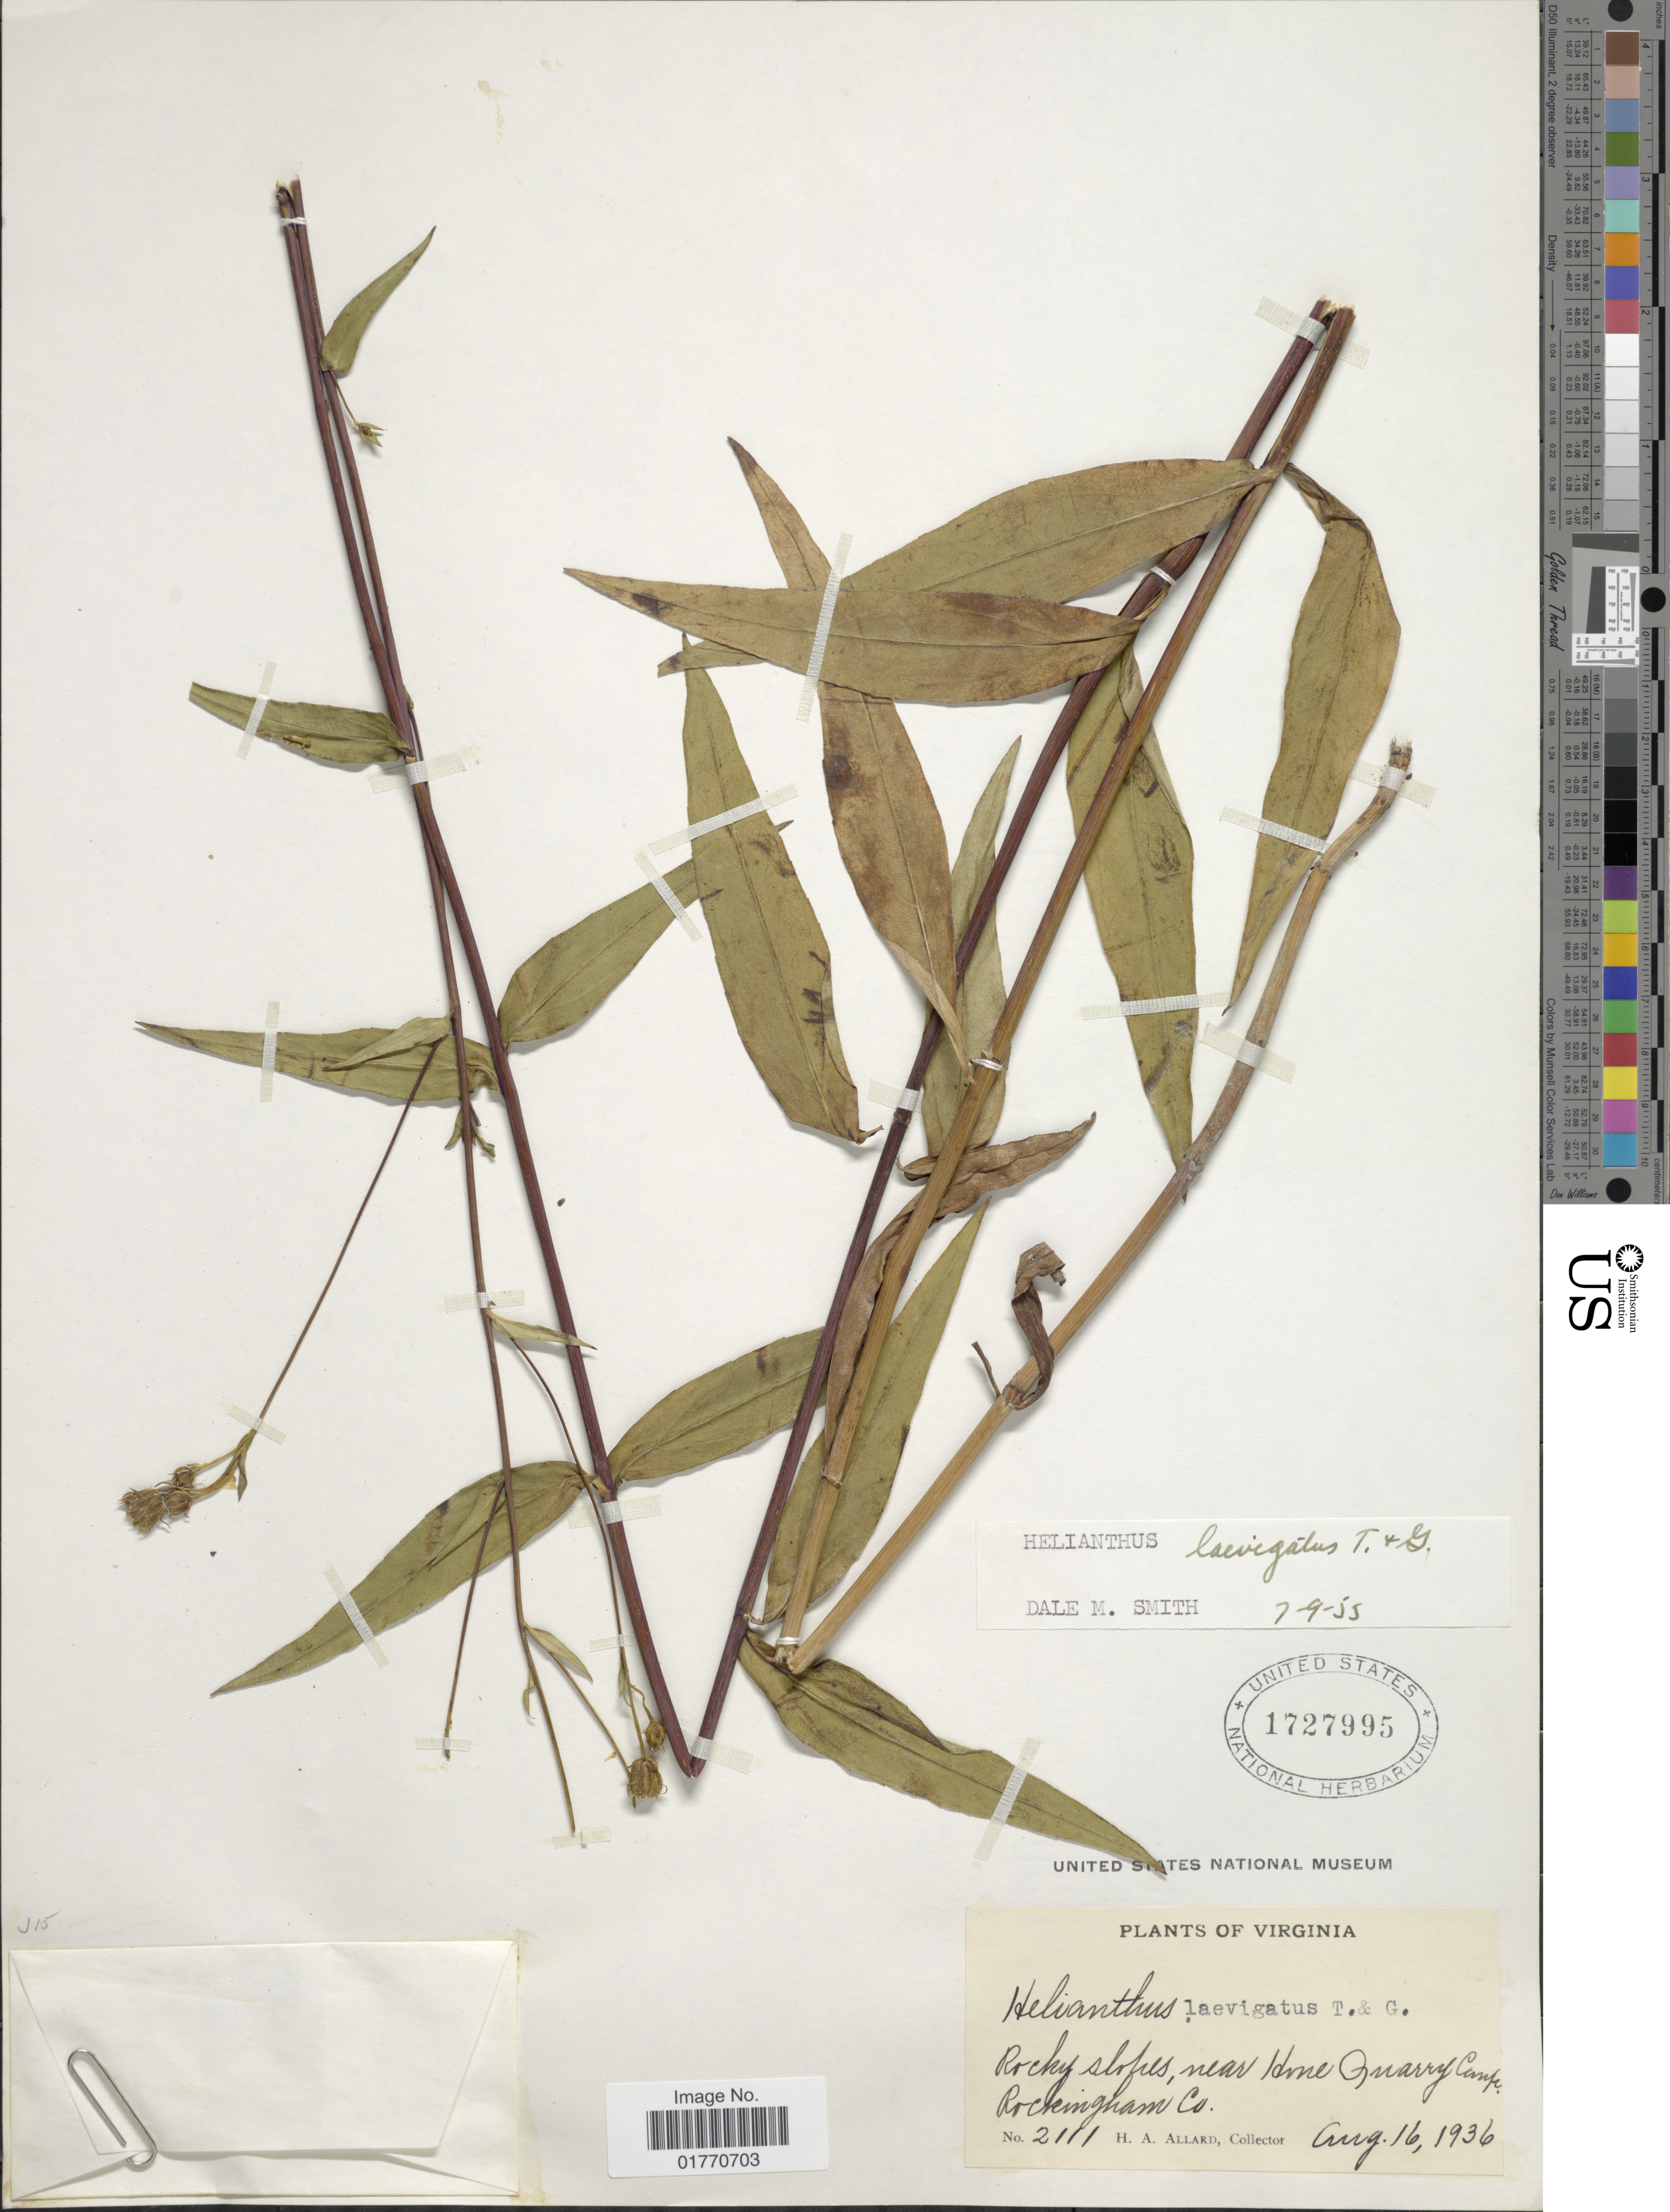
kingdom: Plantae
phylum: Tracheophyta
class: Magnoliopsida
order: Asterales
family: Asteraceae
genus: Helianthus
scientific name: Helianthus laevigatus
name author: Torr. & A. Gray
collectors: A. H. Allard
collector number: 2111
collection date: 1936-08-16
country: United States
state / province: Virginia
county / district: Rockingham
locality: Rocky slopes, near Hone Quarry Camp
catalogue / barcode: US 1727995